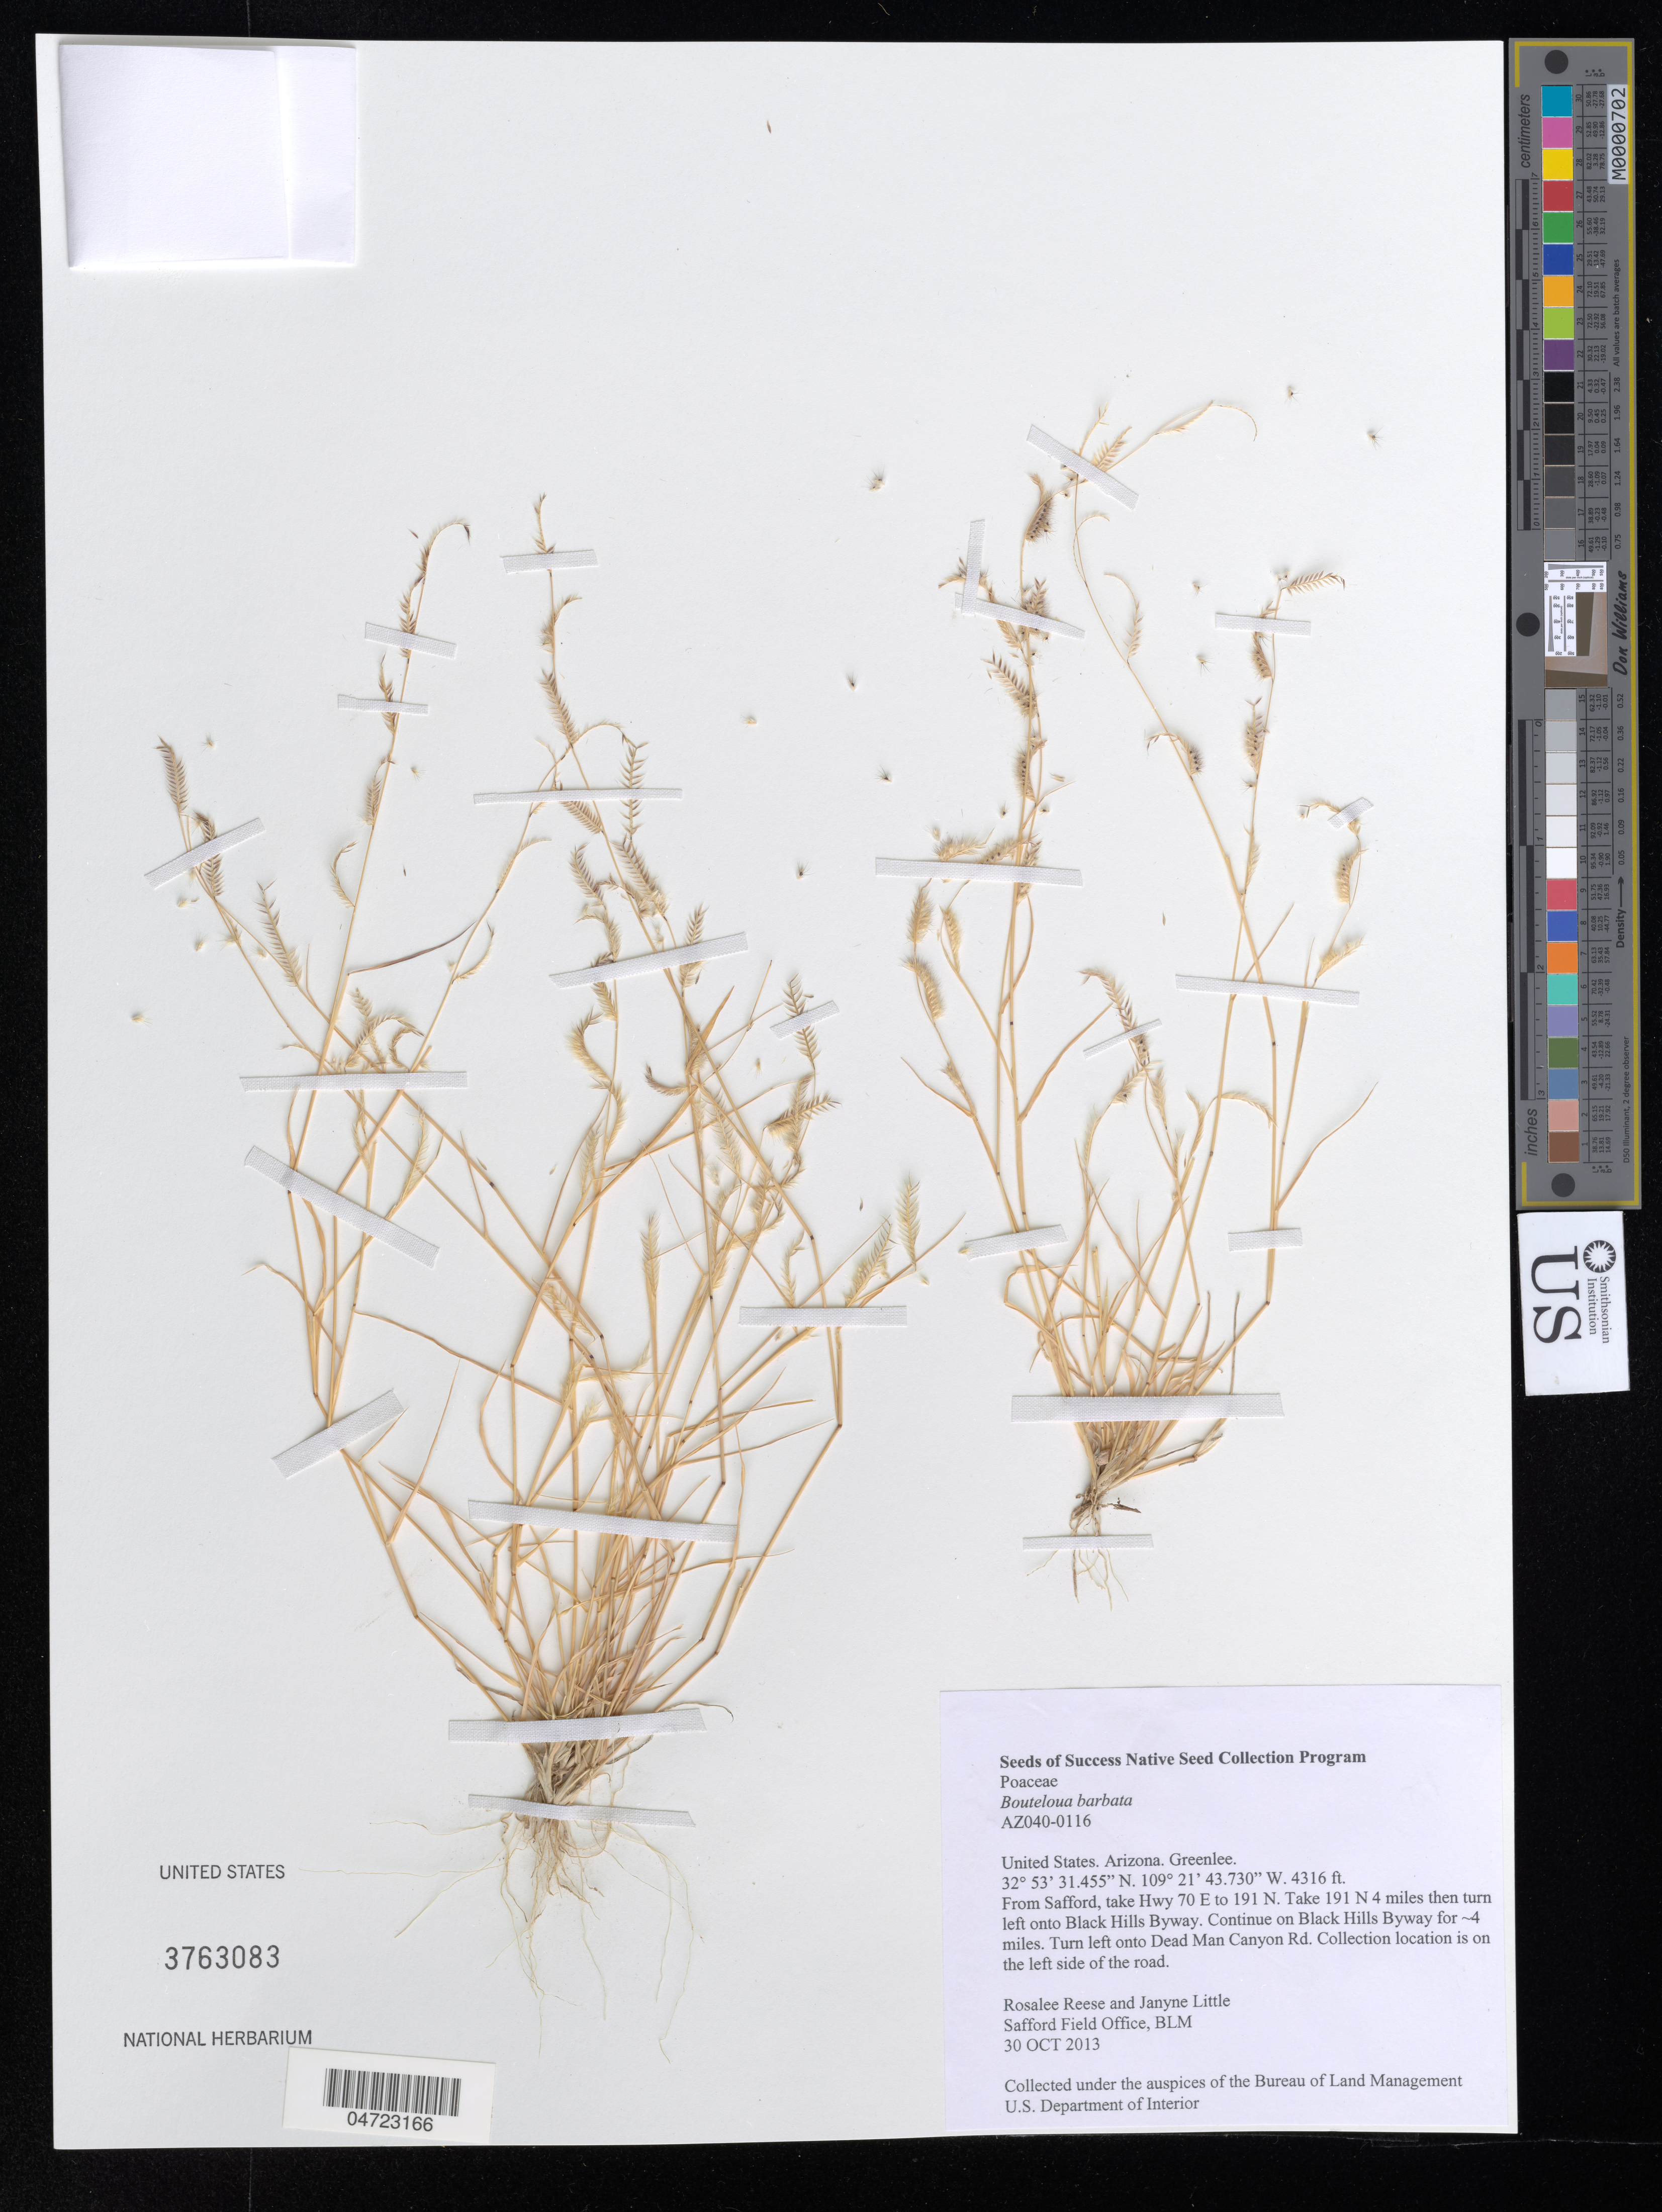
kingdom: Plantae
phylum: Tracheophyta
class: Liliopsida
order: Poales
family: Poaceae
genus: Bouteloua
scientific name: Bouteloua barbata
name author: Lag.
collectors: R. Reese & J. Little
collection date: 2013-10-30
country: United States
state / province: Arizona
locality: Greenlee. From Safford, take Hwy 70 E to 191 N. Take 191 N 4 miles then turn left onto Black Hills Byway. Continue on Black Hills Byway for ~4 miles. Turn left onto Dead Man Canyon Rd. Collection location is on the left side of the road.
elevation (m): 1316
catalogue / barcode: US 3763083